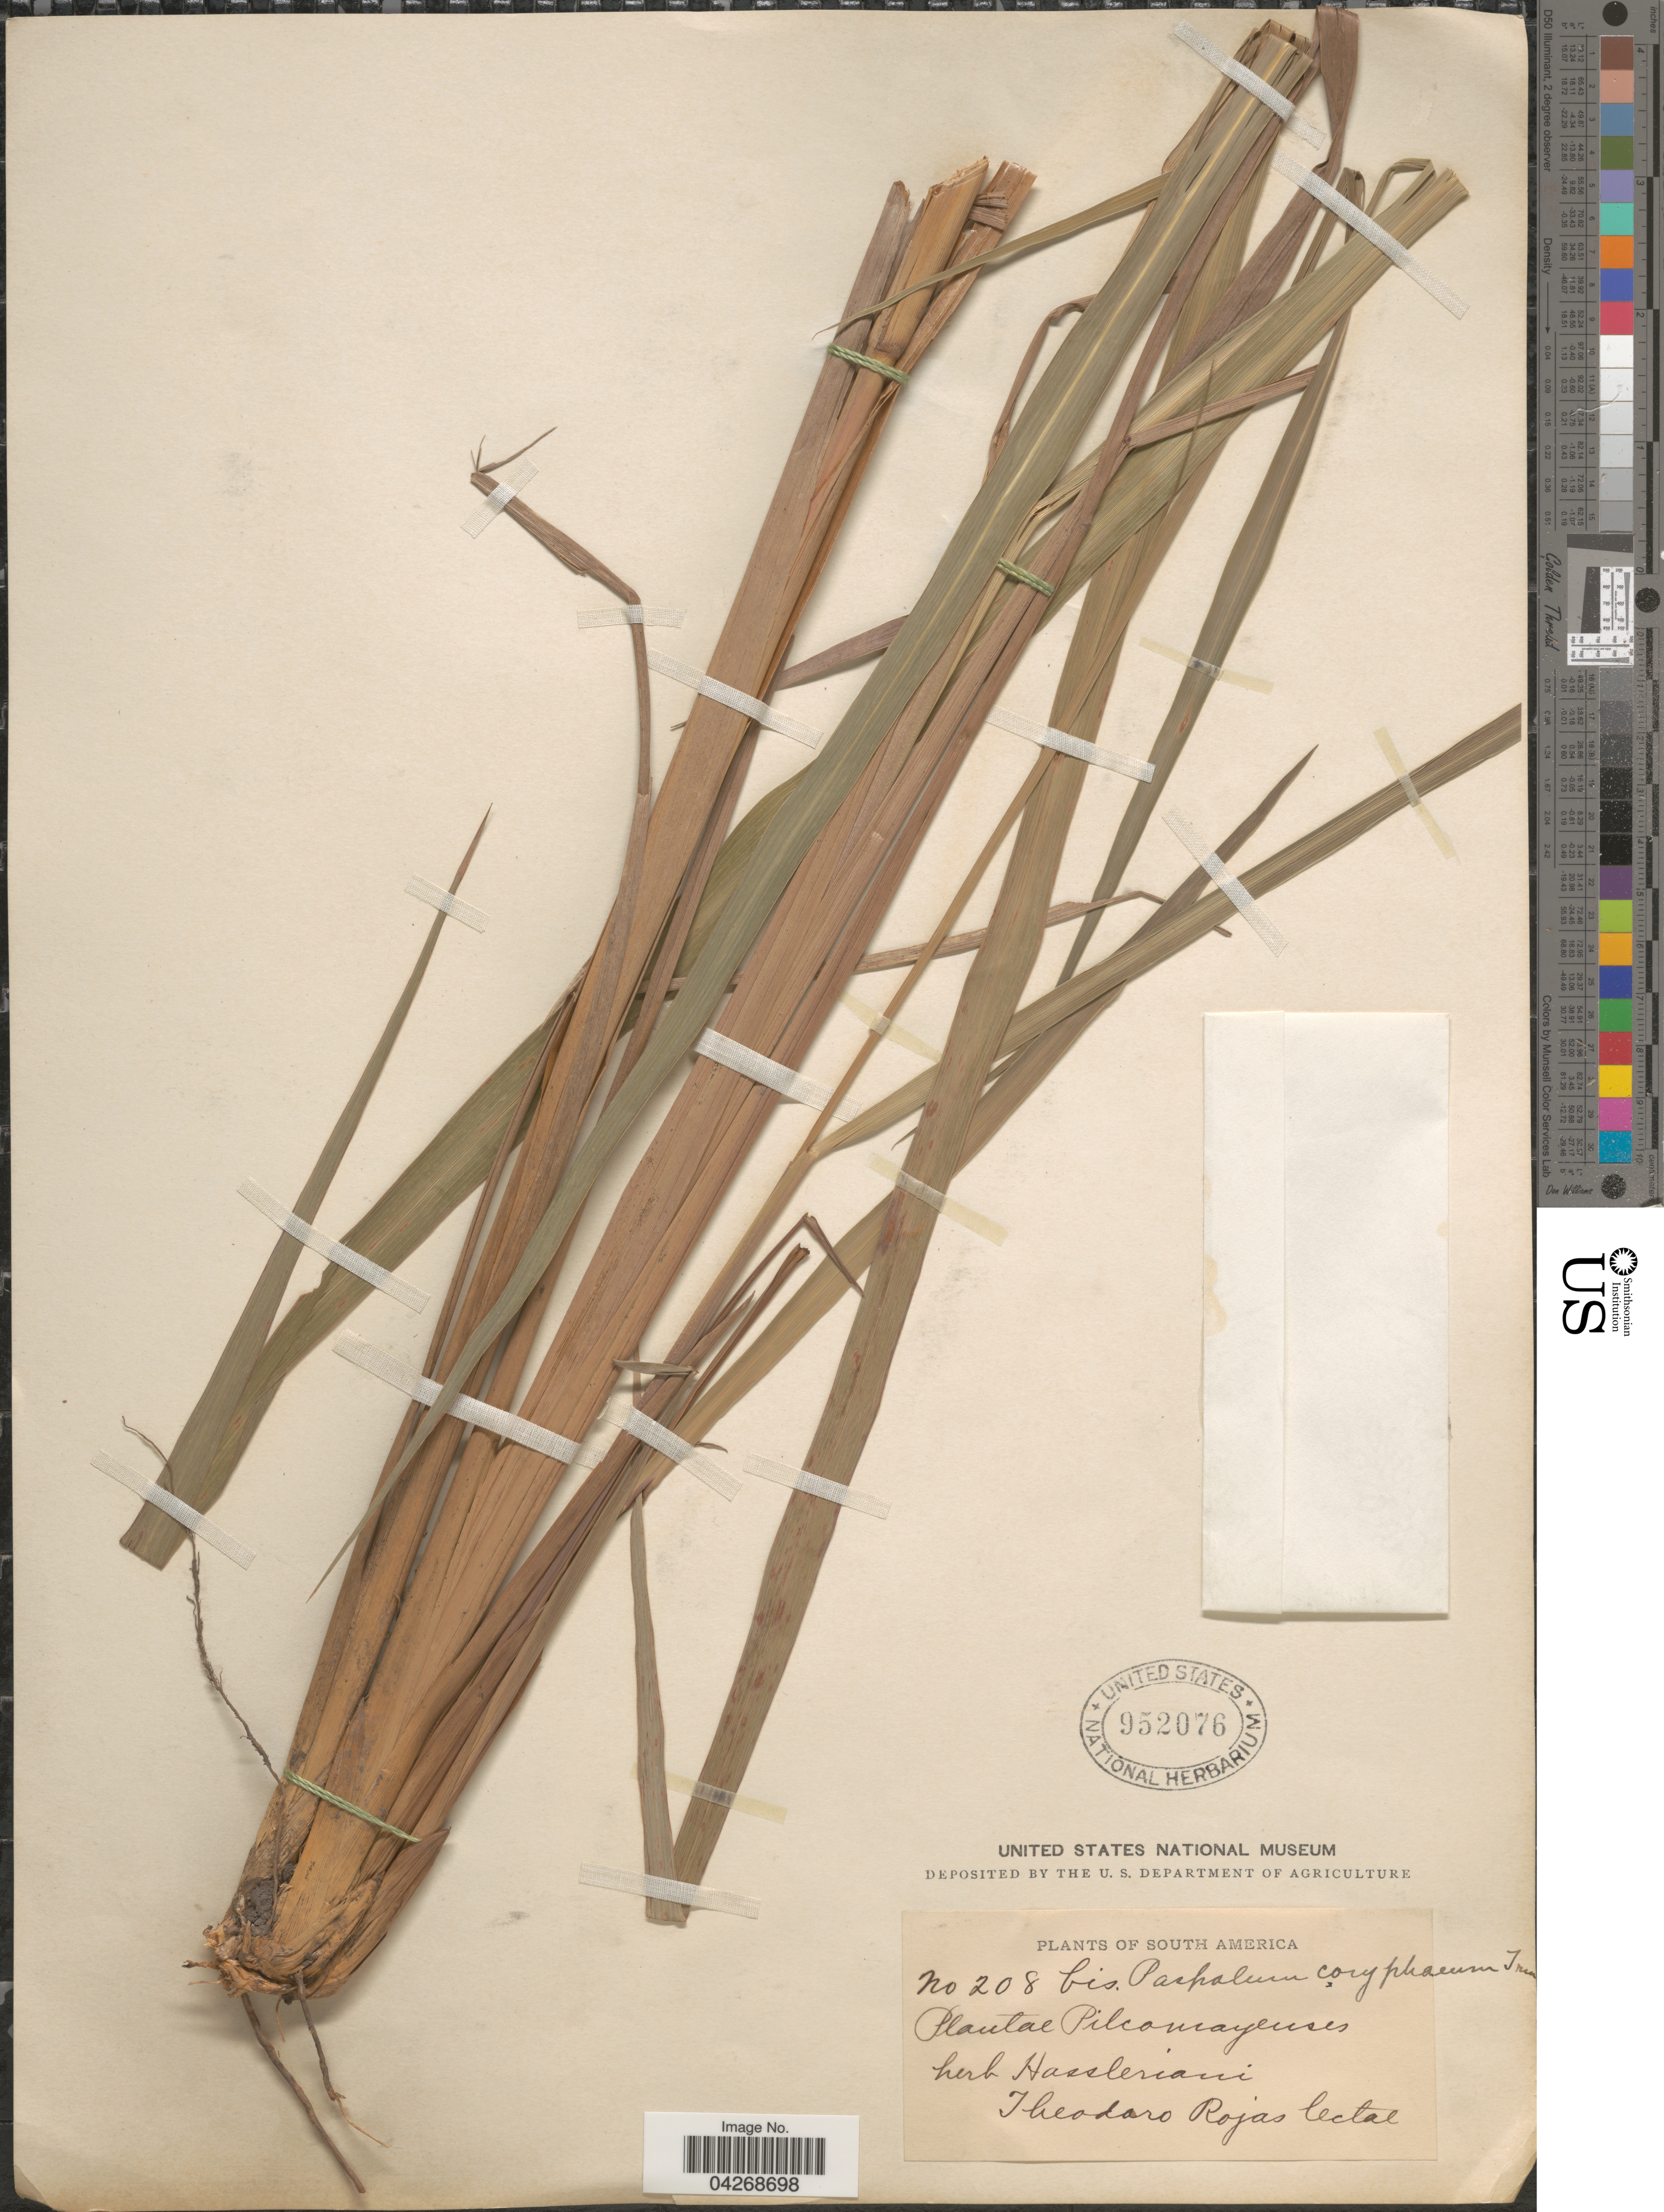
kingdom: Plantae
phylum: Tracheophyta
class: Liliopsida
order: Poales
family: Poaceae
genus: Paspalum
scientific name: Paspalum coryphaeum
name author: Trin.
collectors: T. Rojas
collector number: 208bis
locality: Pilcomayenses.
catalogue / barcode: US 952076